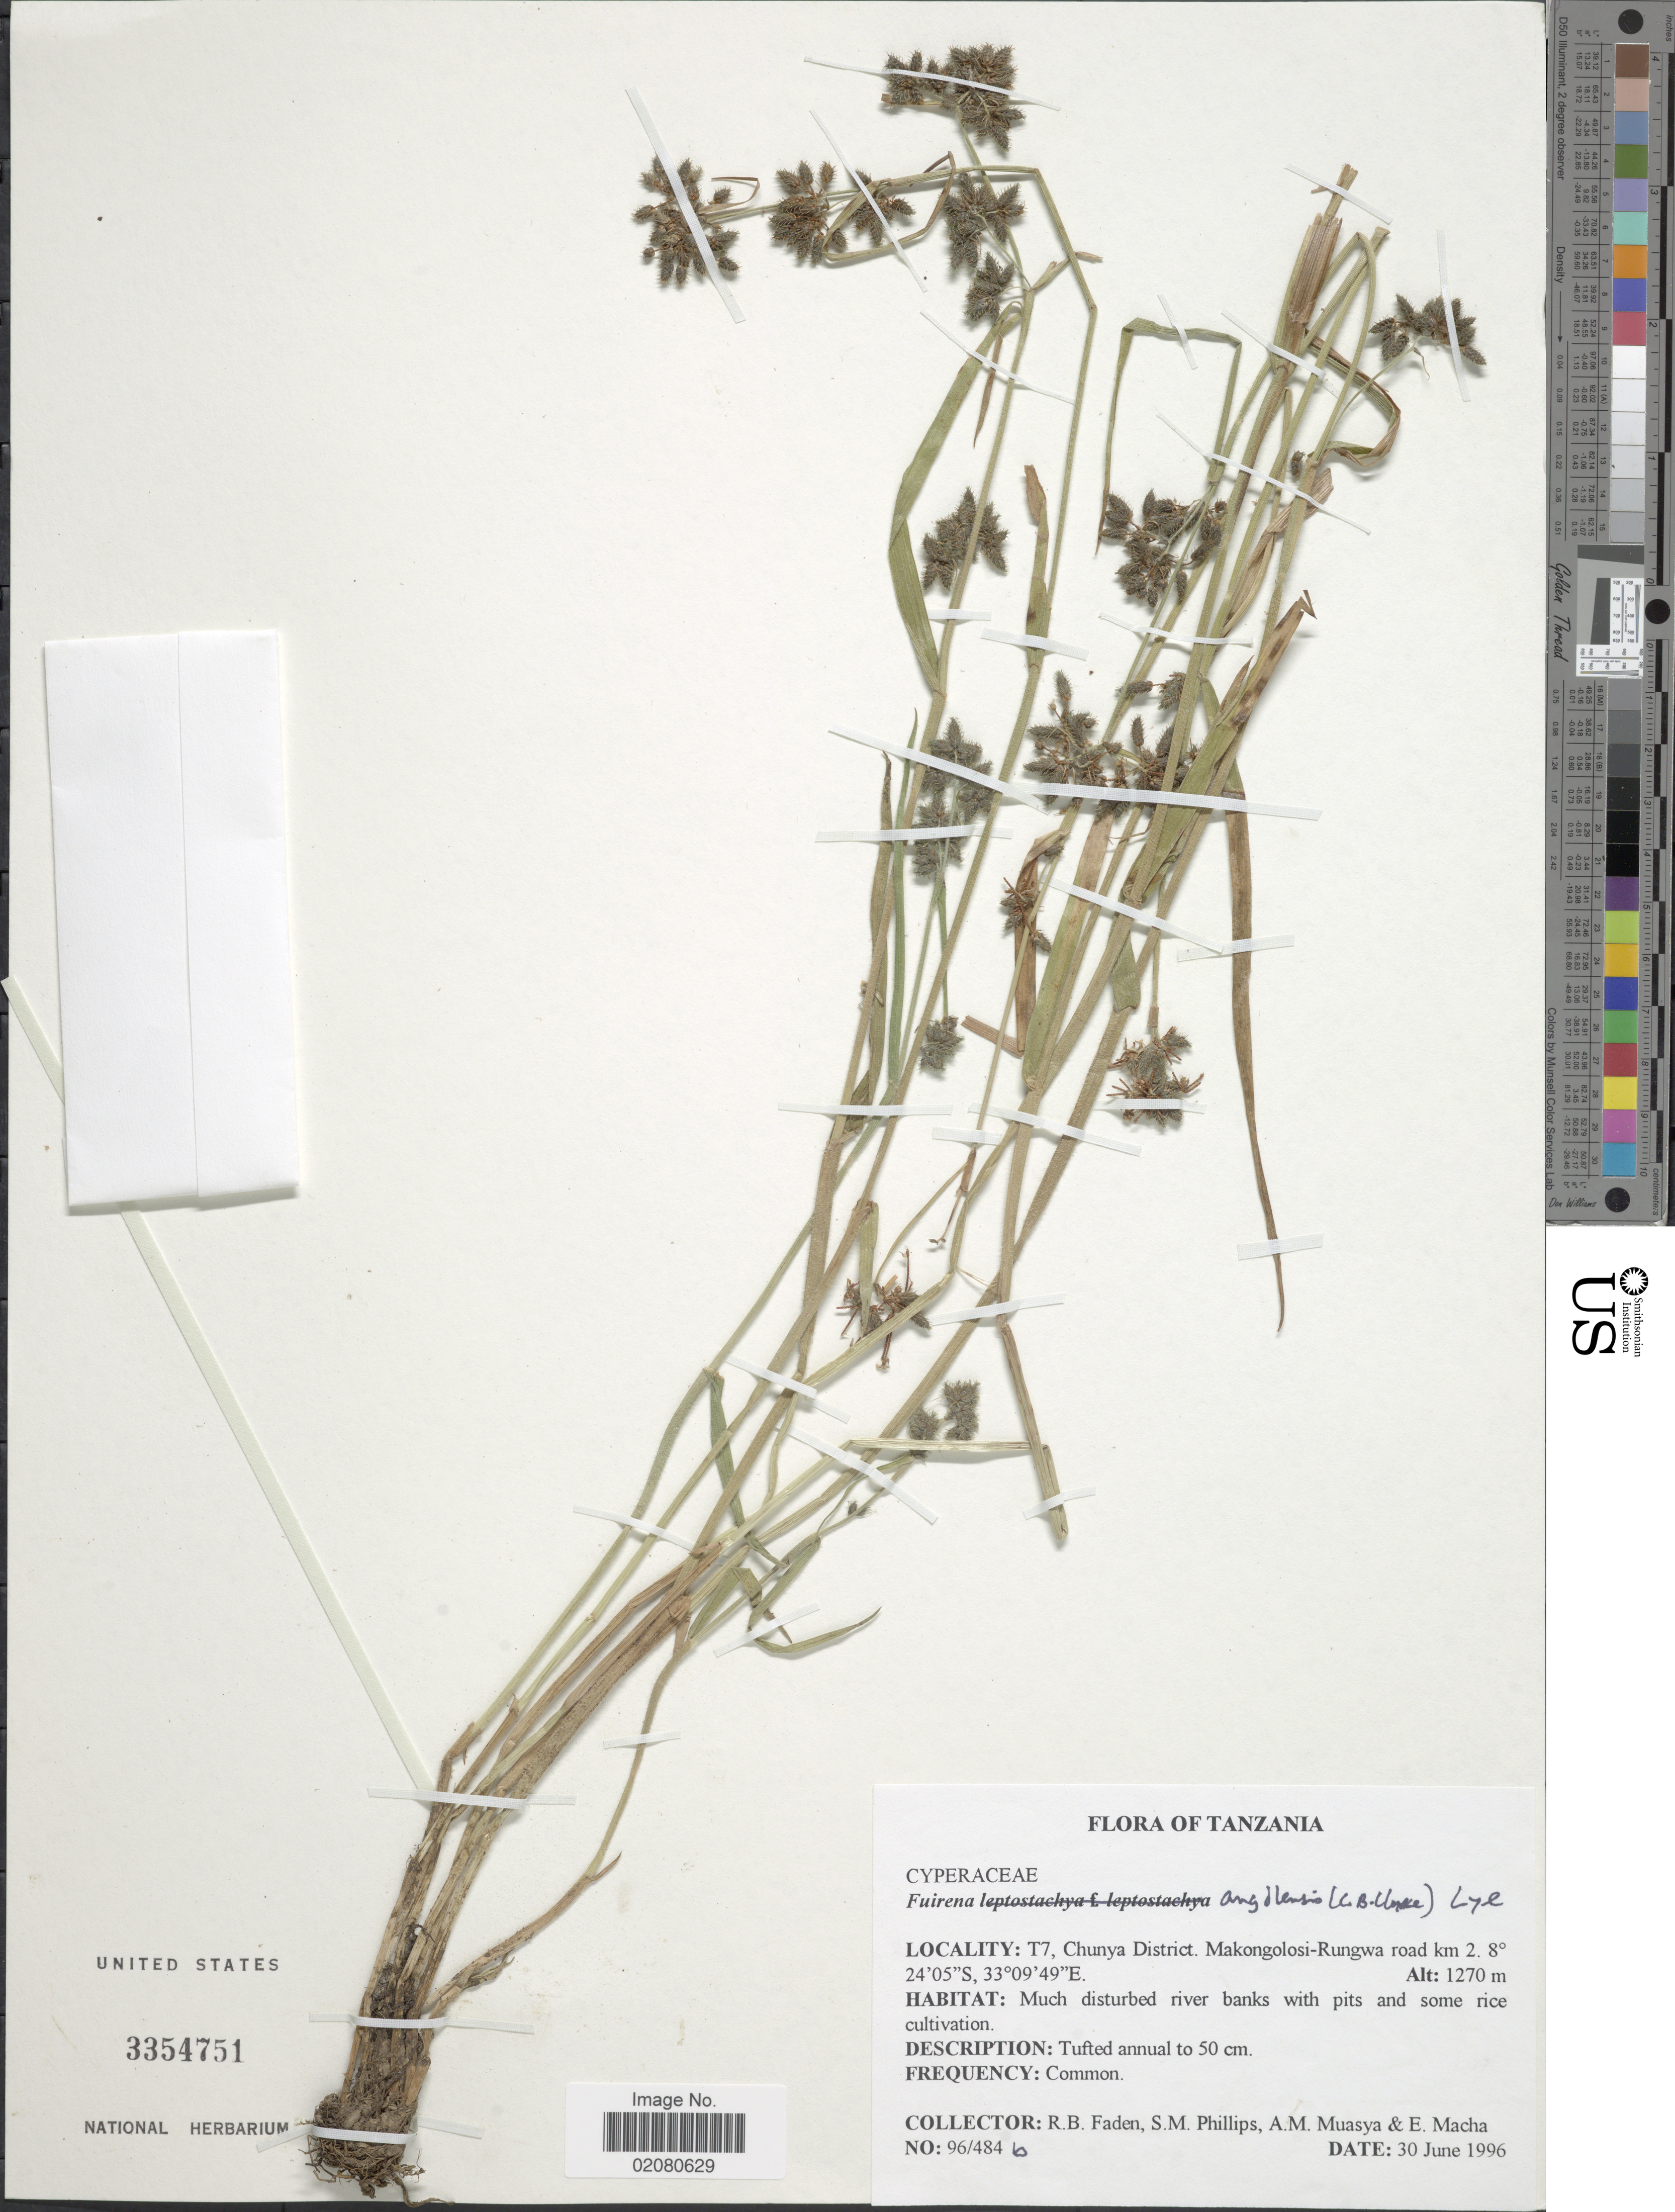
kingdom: Plantae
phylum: Tracheophyta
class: Liliopsida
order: Poales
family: Cyperaceae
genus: Fuirena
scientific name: Fuirena angolensis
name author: (C.B. Clarke) ex J. Raynal & Roessler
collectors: R. B. Faden, S. M. Phillips, A. Muasya & E. Macha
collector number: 96/484a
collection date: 1996-06-30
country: Tanzania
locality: T7, Chunya District. Makongolosi - Rungwa road km 2.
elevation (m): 1270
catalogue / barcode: US 3354751